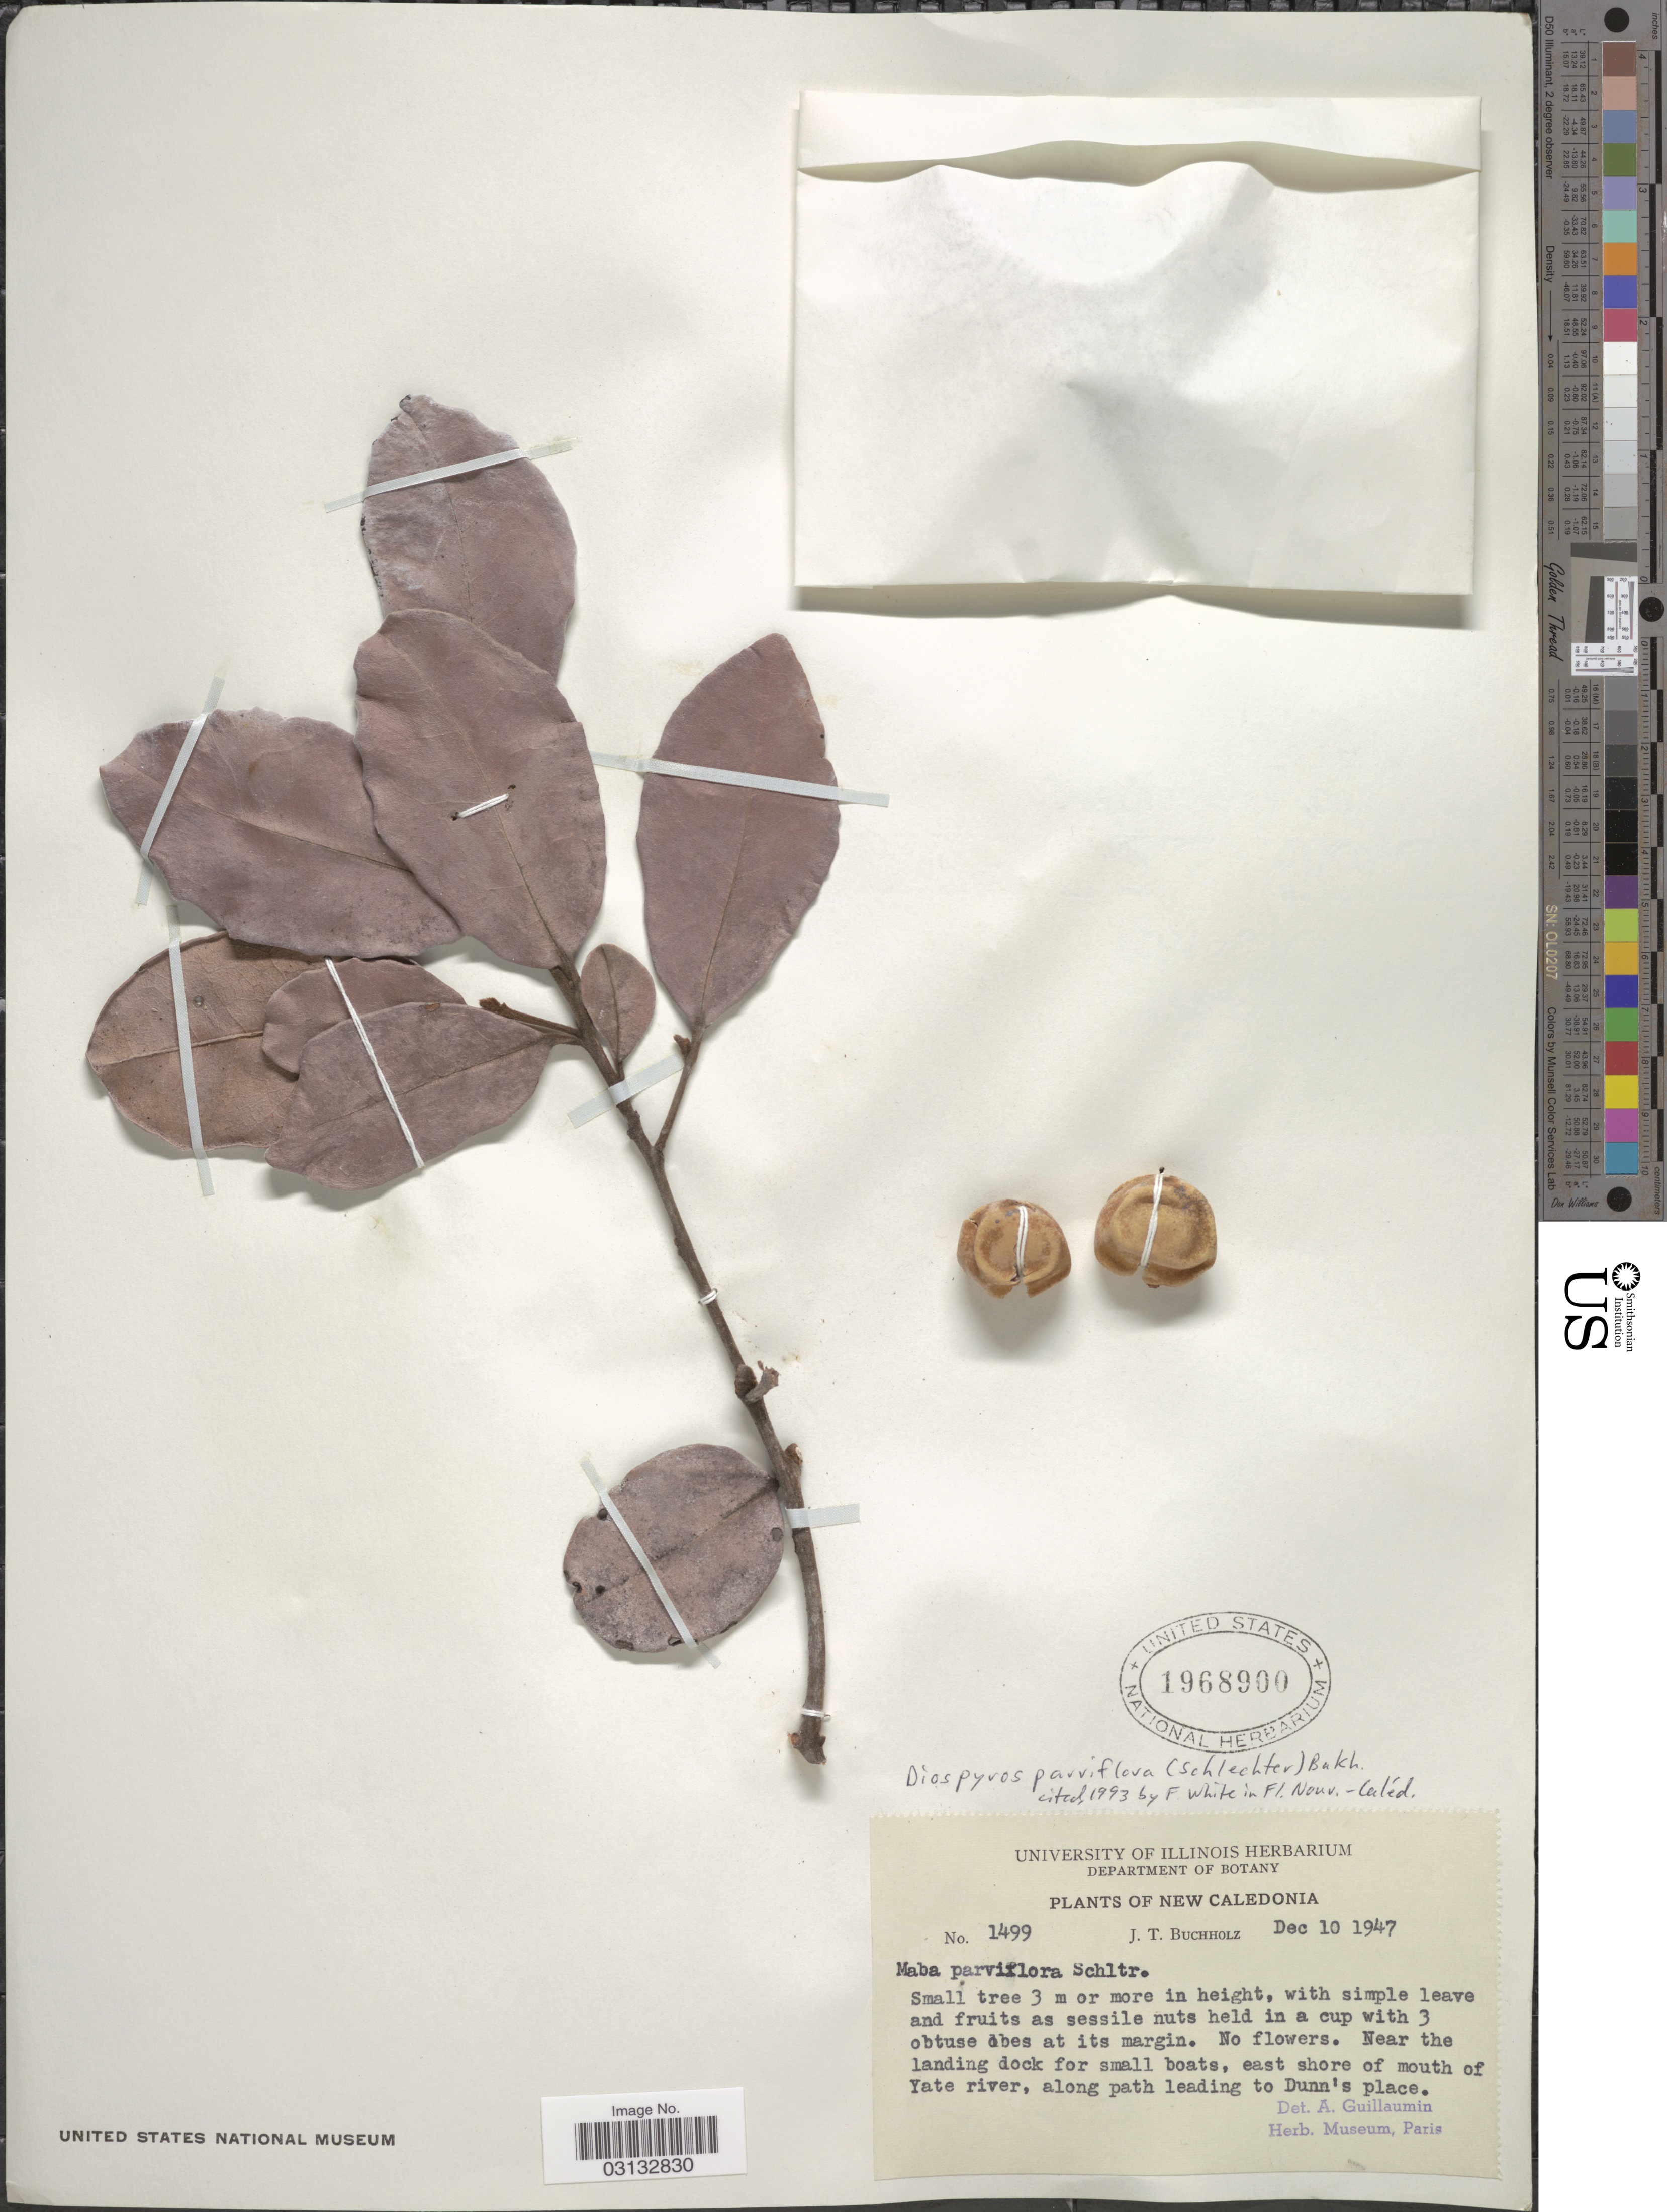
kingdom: Plantae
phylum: Tracheophyta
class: Magnoliopsida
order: Ericales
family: Ebenaceae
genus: Diospyros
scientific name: Diospyros parviflora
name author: (Schltr.) Bakh.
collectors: J. T. Buchholz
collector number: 1499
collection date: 1947-12-10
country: New Caledonia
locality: Near the landing dock for small boats, east shore of mouth of Yate river, along path leading to Dunn's place.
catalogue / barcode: US 1968900